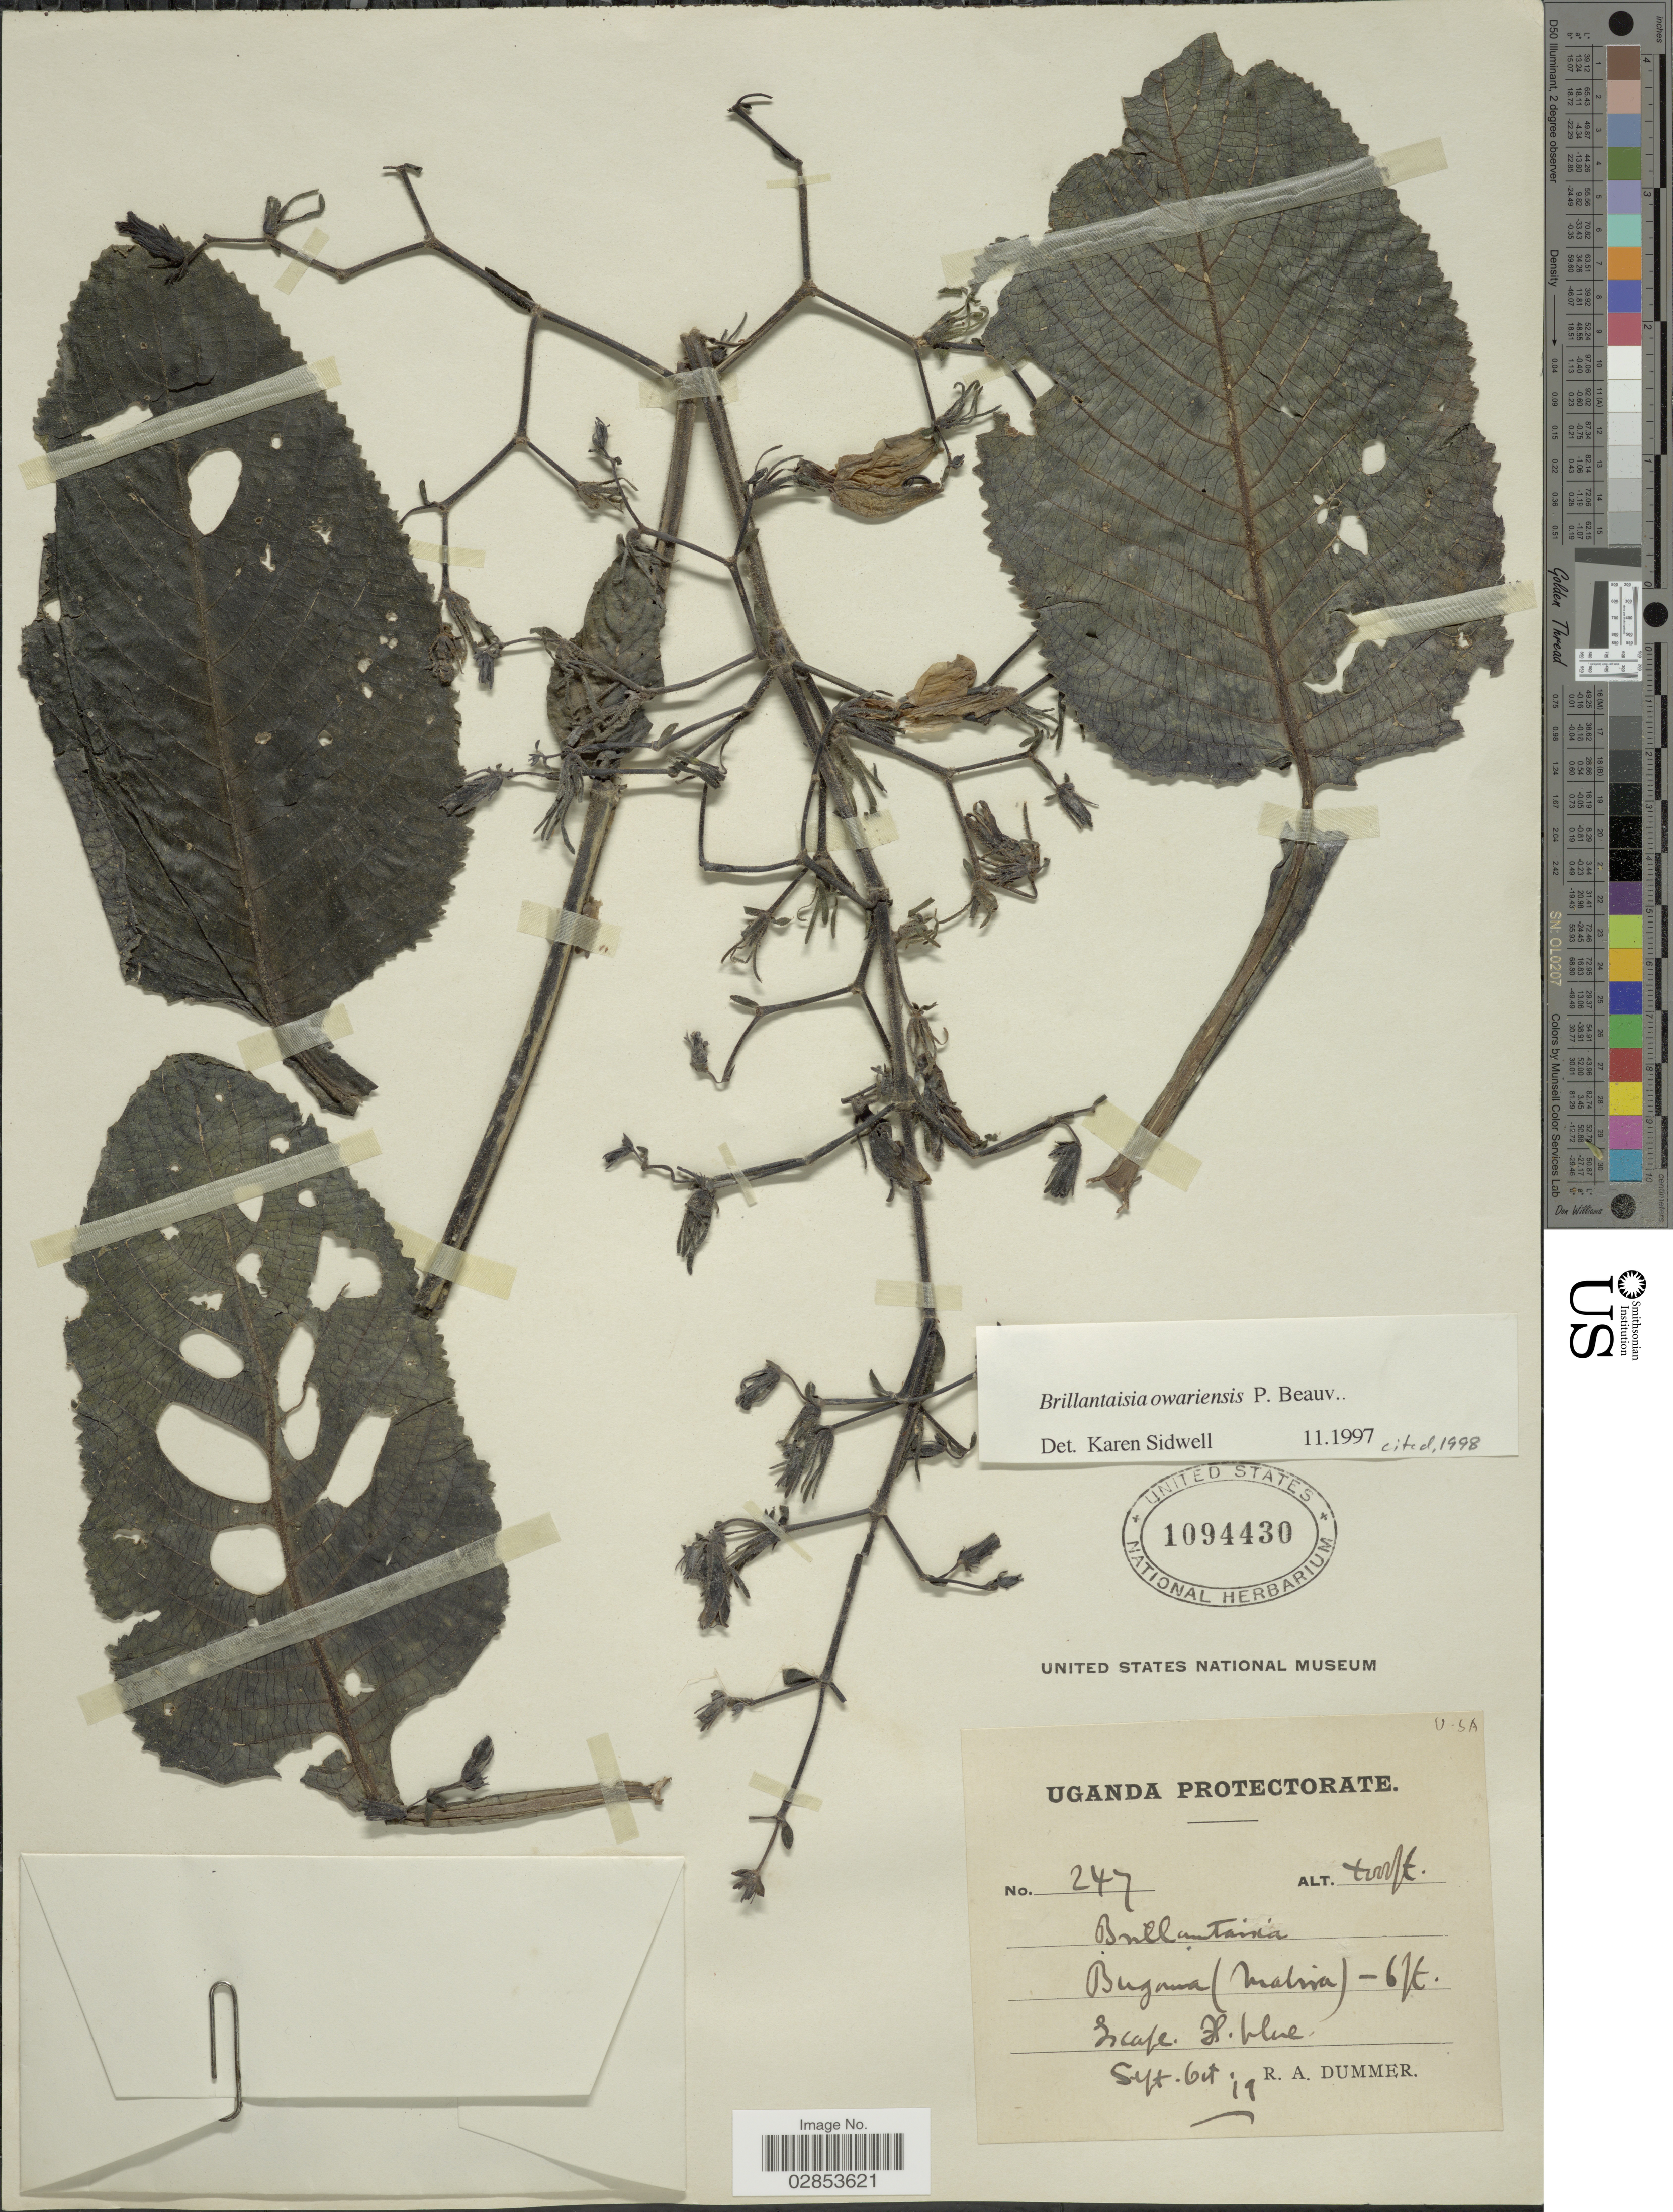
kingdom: Plantae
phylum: Tracheophyta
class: Magnoliopsida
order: Lamiales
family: Acanthaceae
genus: Brillantaisia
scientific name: Brillantaisia owariensis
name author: P. Beauv.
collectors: R. A. Dümmer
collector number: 247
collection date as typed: Transcribed d/m/y: /9/19 to /10/19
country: Uganda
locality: Uganda Protectorate. Bugama (Malira).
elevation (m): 1219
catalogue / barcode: US 1094430